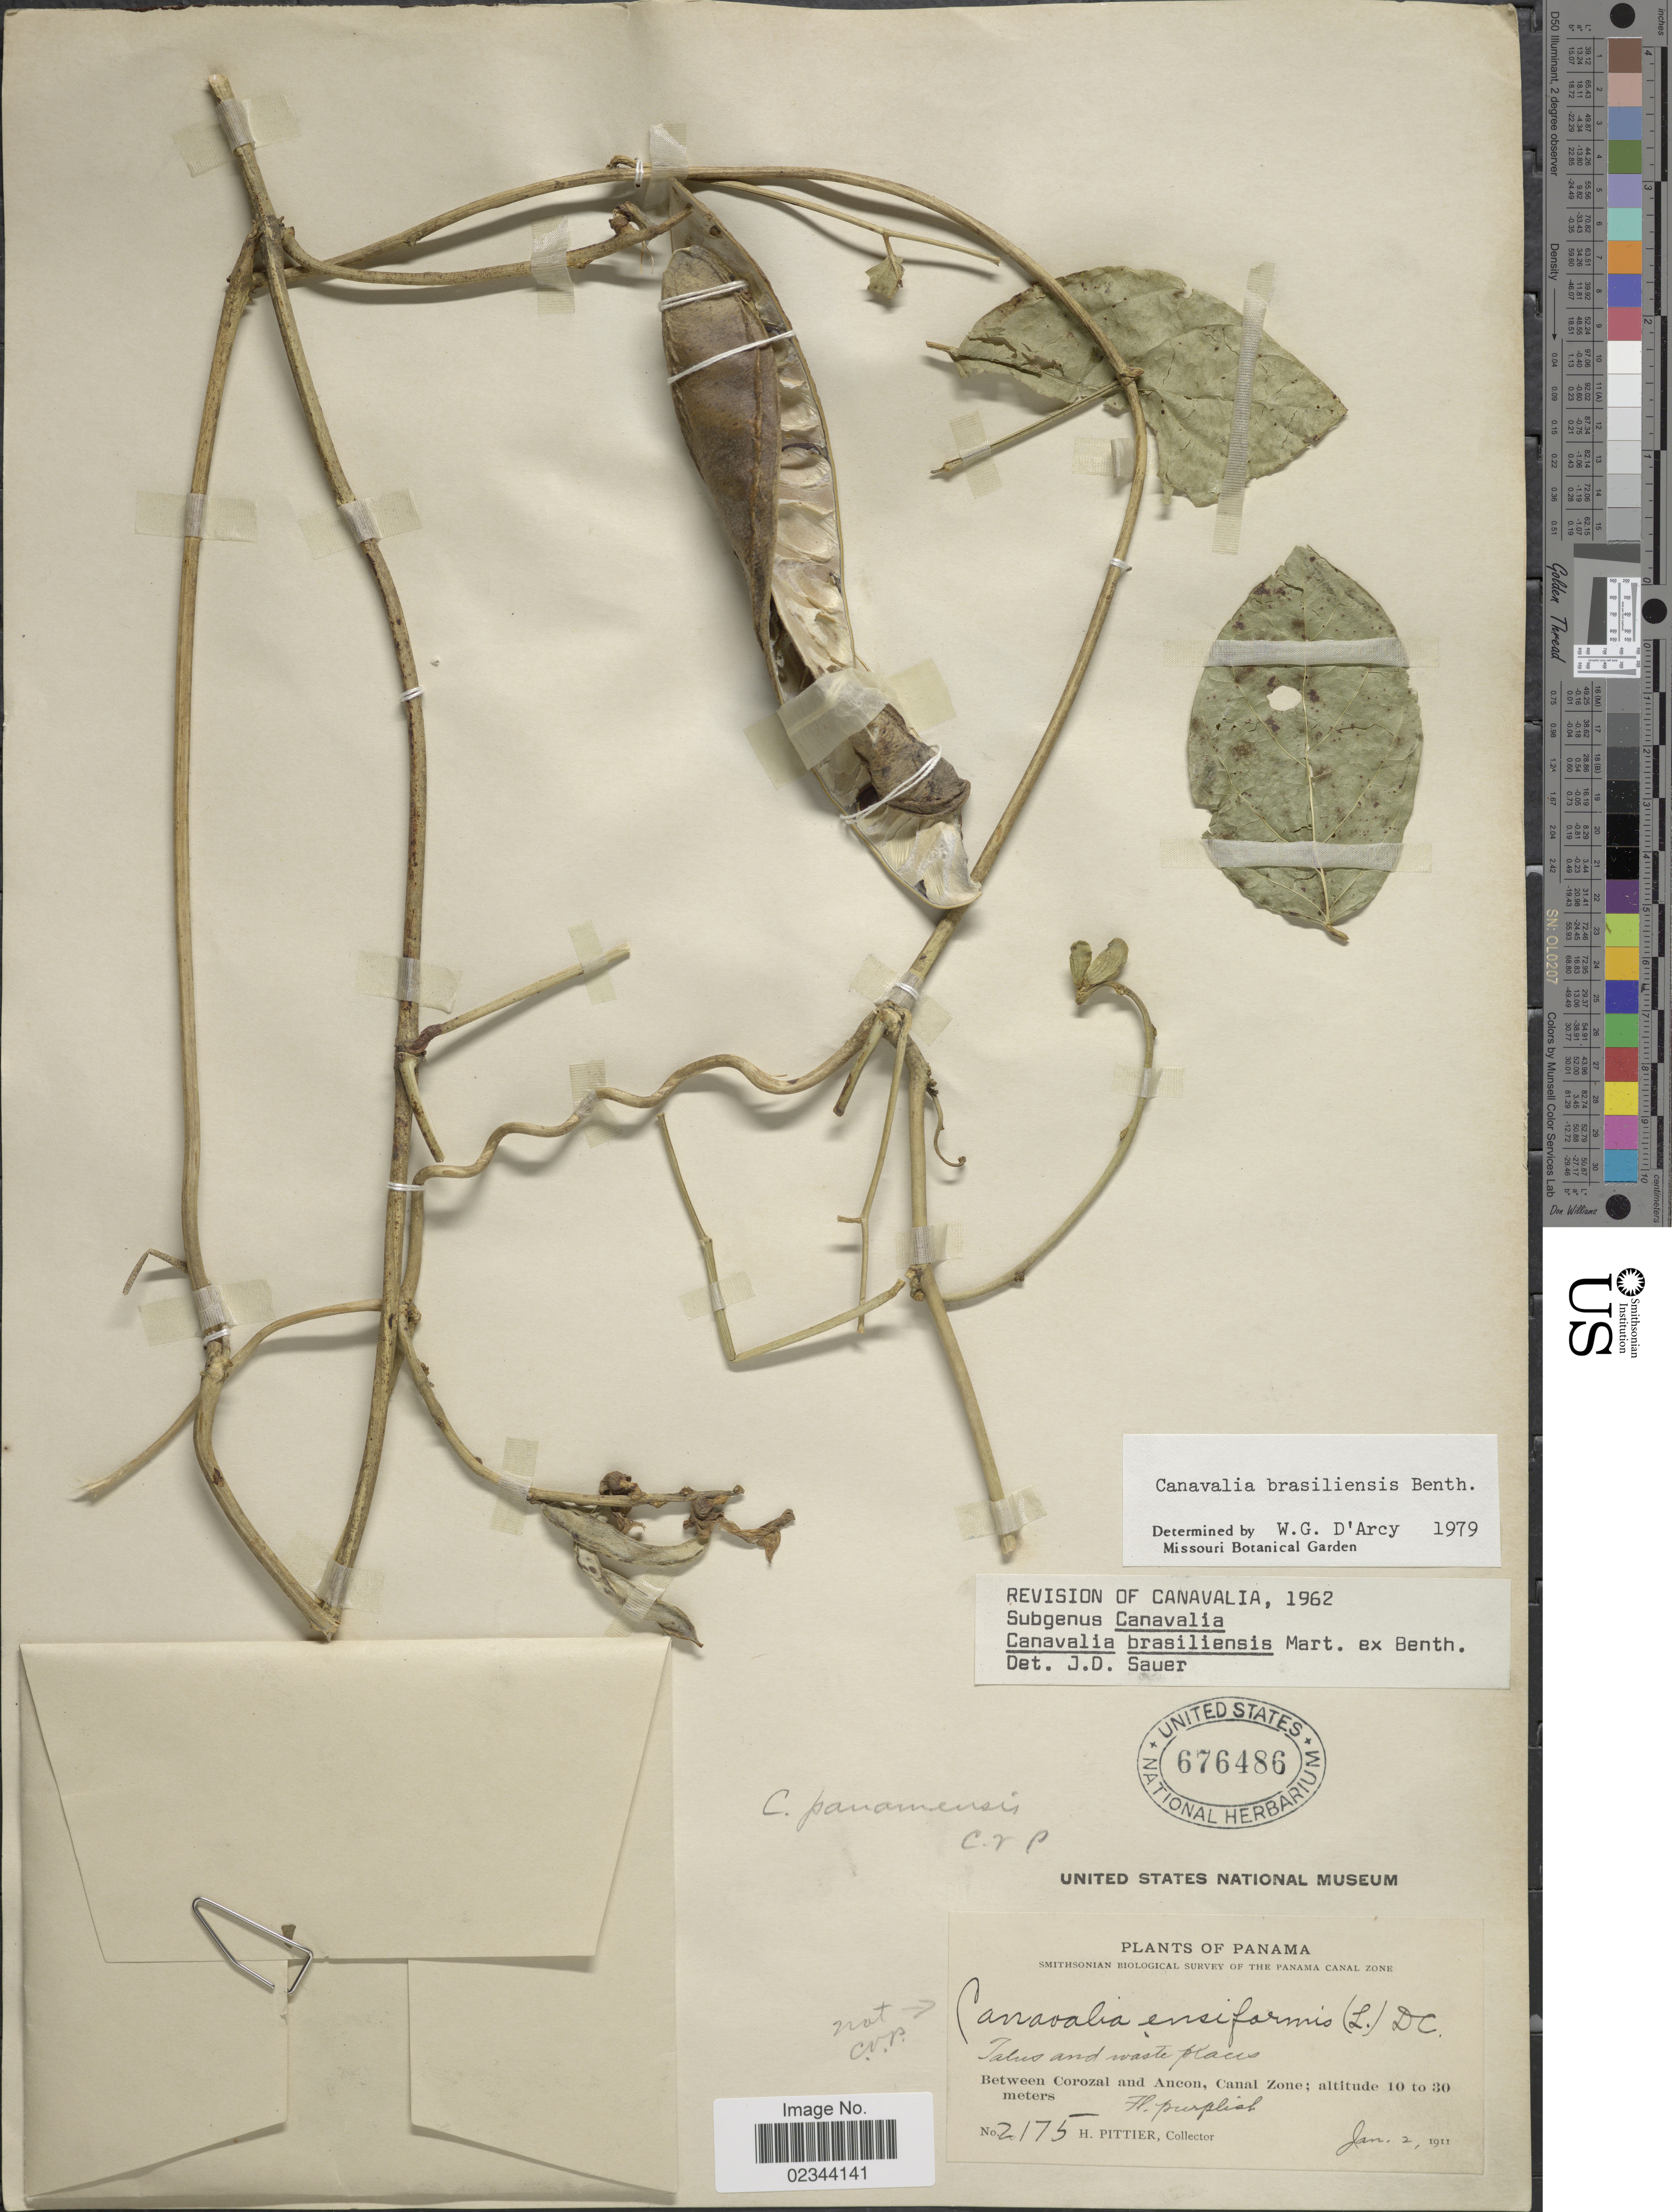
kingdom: Plantae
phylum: Tracheophyta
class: Magnoliopsida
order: Fabales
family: Fabaceae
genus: Canavalia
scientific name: Canavalia brasiliensis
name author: Mart. ex Benth.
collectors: H. F. Pittier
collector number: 2175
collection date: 1911-01-02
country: Panama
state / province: Colón / Panamá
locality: Between Corozal and Ancon, Canal Zone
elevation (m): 10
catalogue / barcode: US 676486